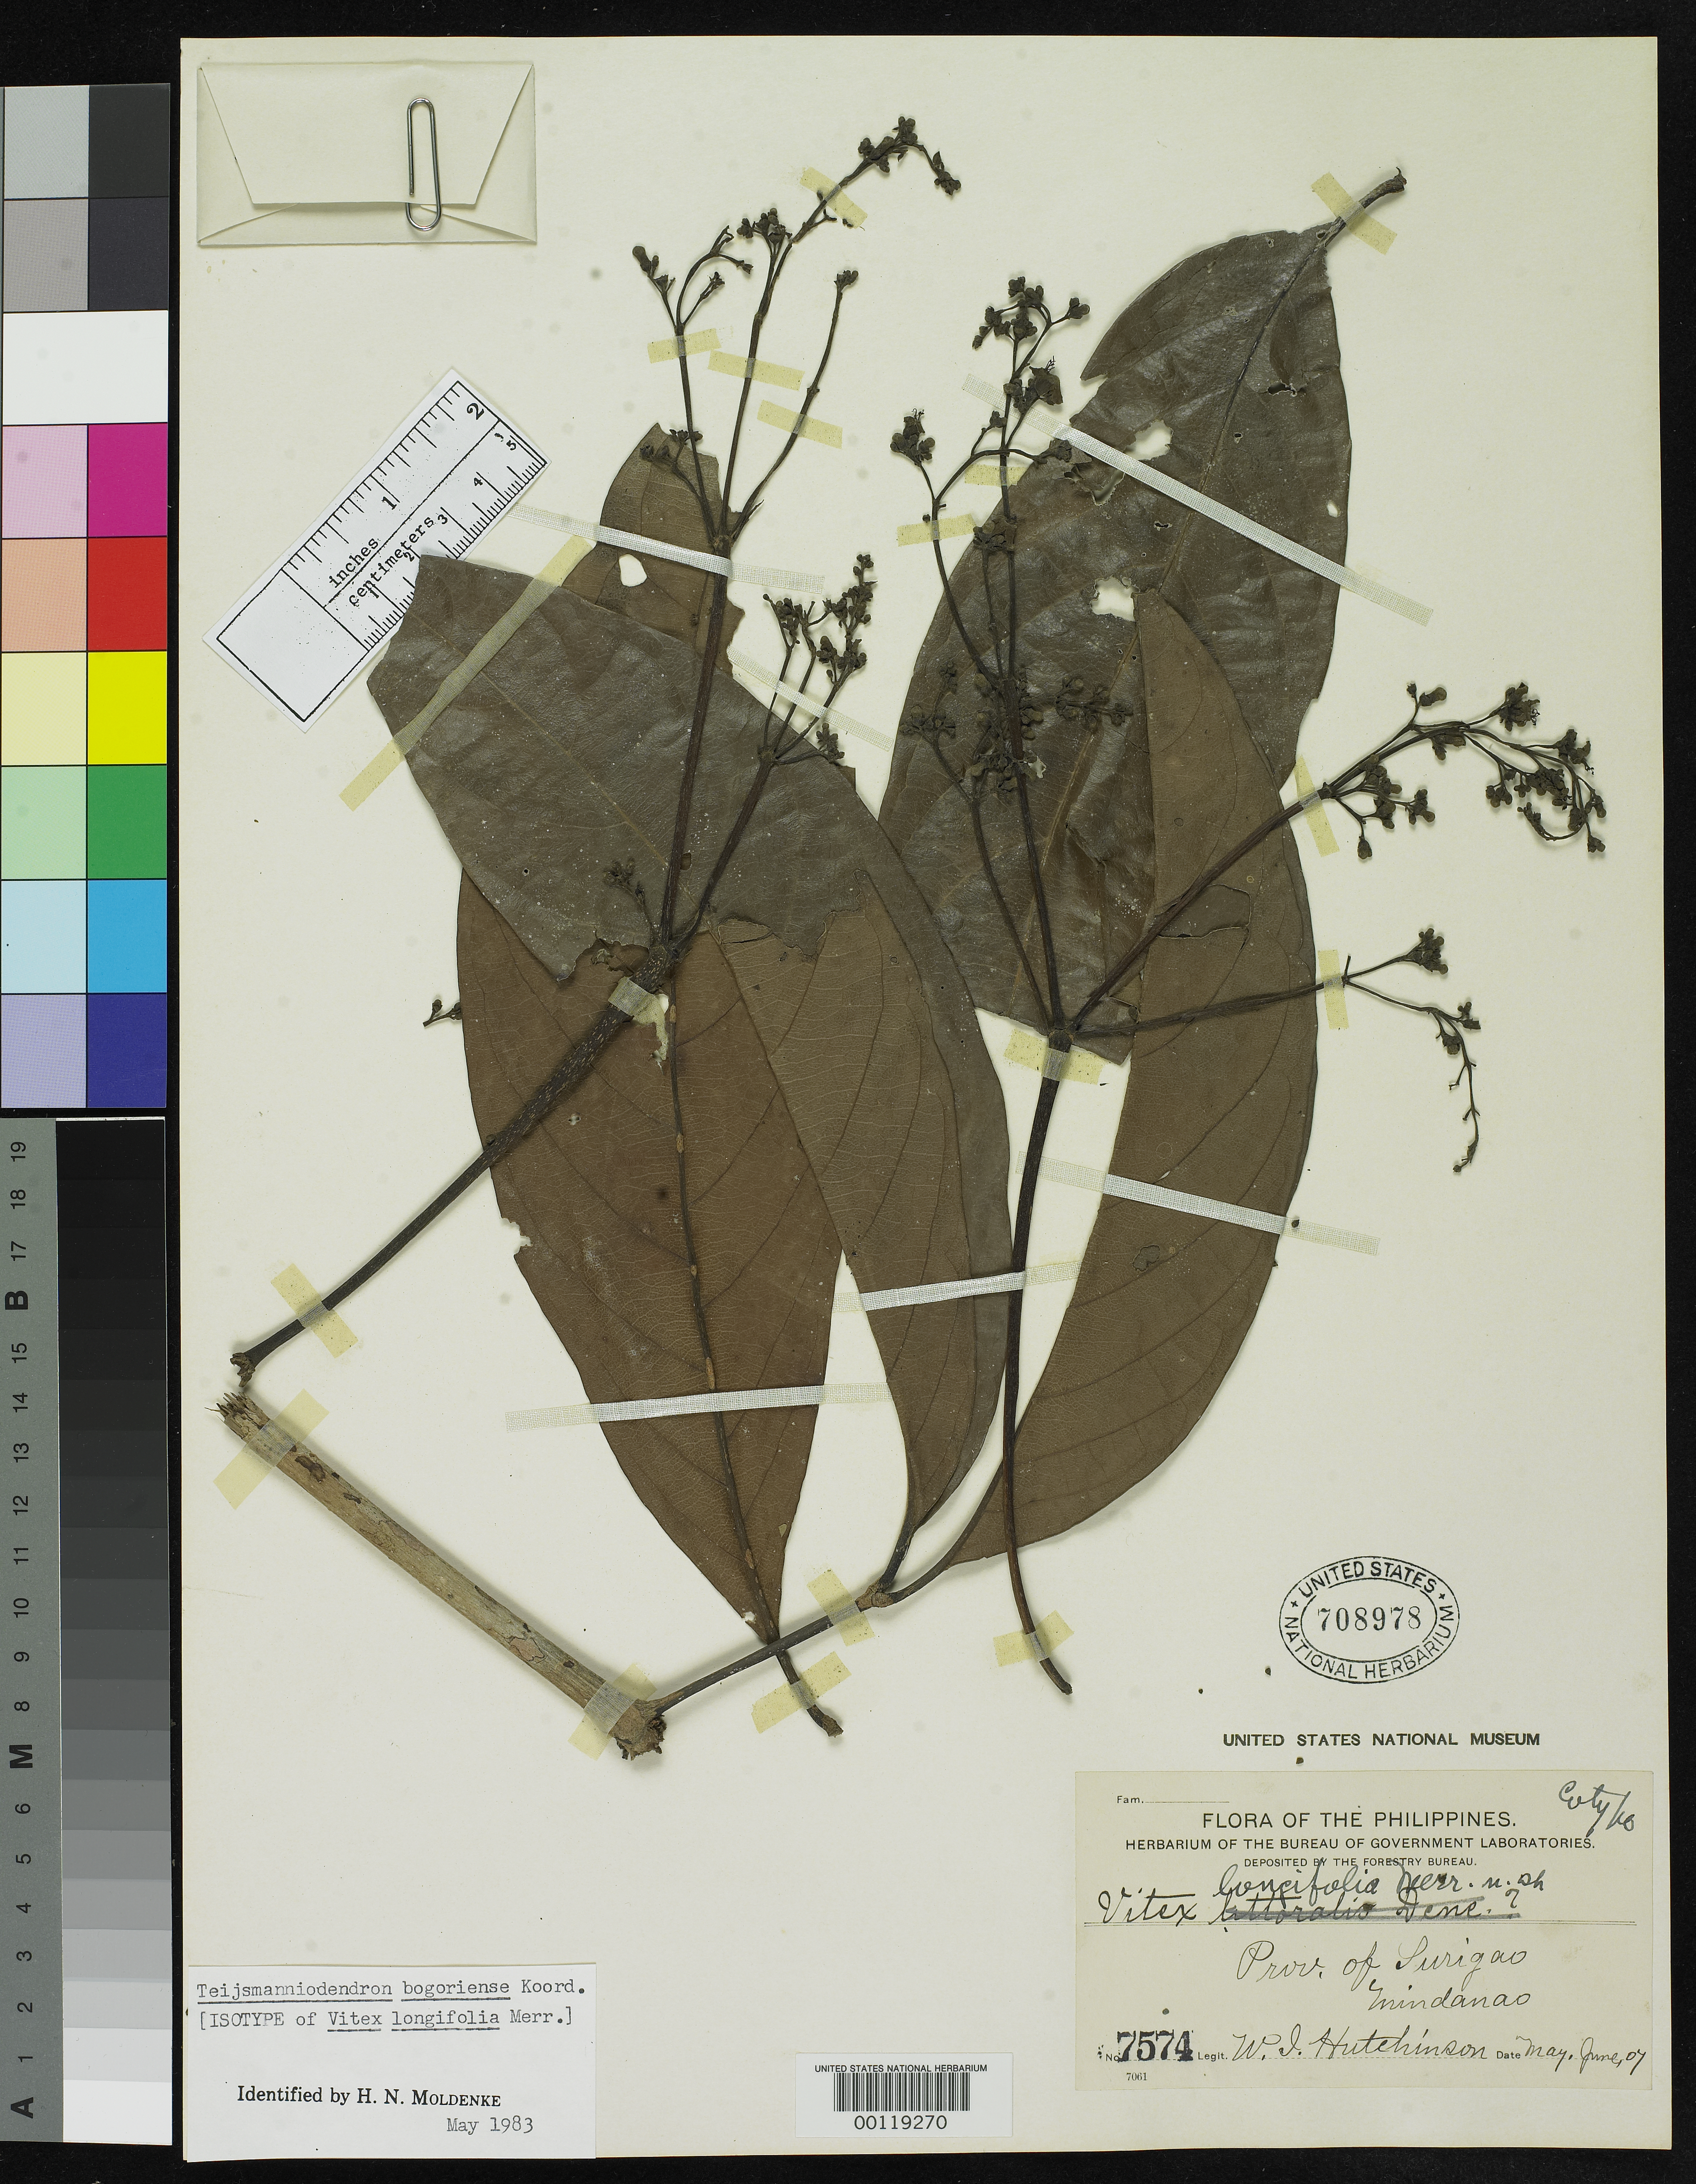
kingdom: Plantae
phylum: Tracheophyta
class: Magnoliopsida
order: Lamiales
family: Lamiaceae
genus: Vitex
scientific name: Vitex longifolia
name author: Merr.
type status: Isotype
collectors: W. I. Hutchinson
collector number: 7574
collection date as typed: May 1907 to -- Jun 1907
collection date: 1907-05/1907-06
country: Philippines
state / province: Caraga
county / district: Surigao del Norte / Surigao del Sur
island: Mindanao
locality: Gibon River.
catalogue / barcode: US 708978